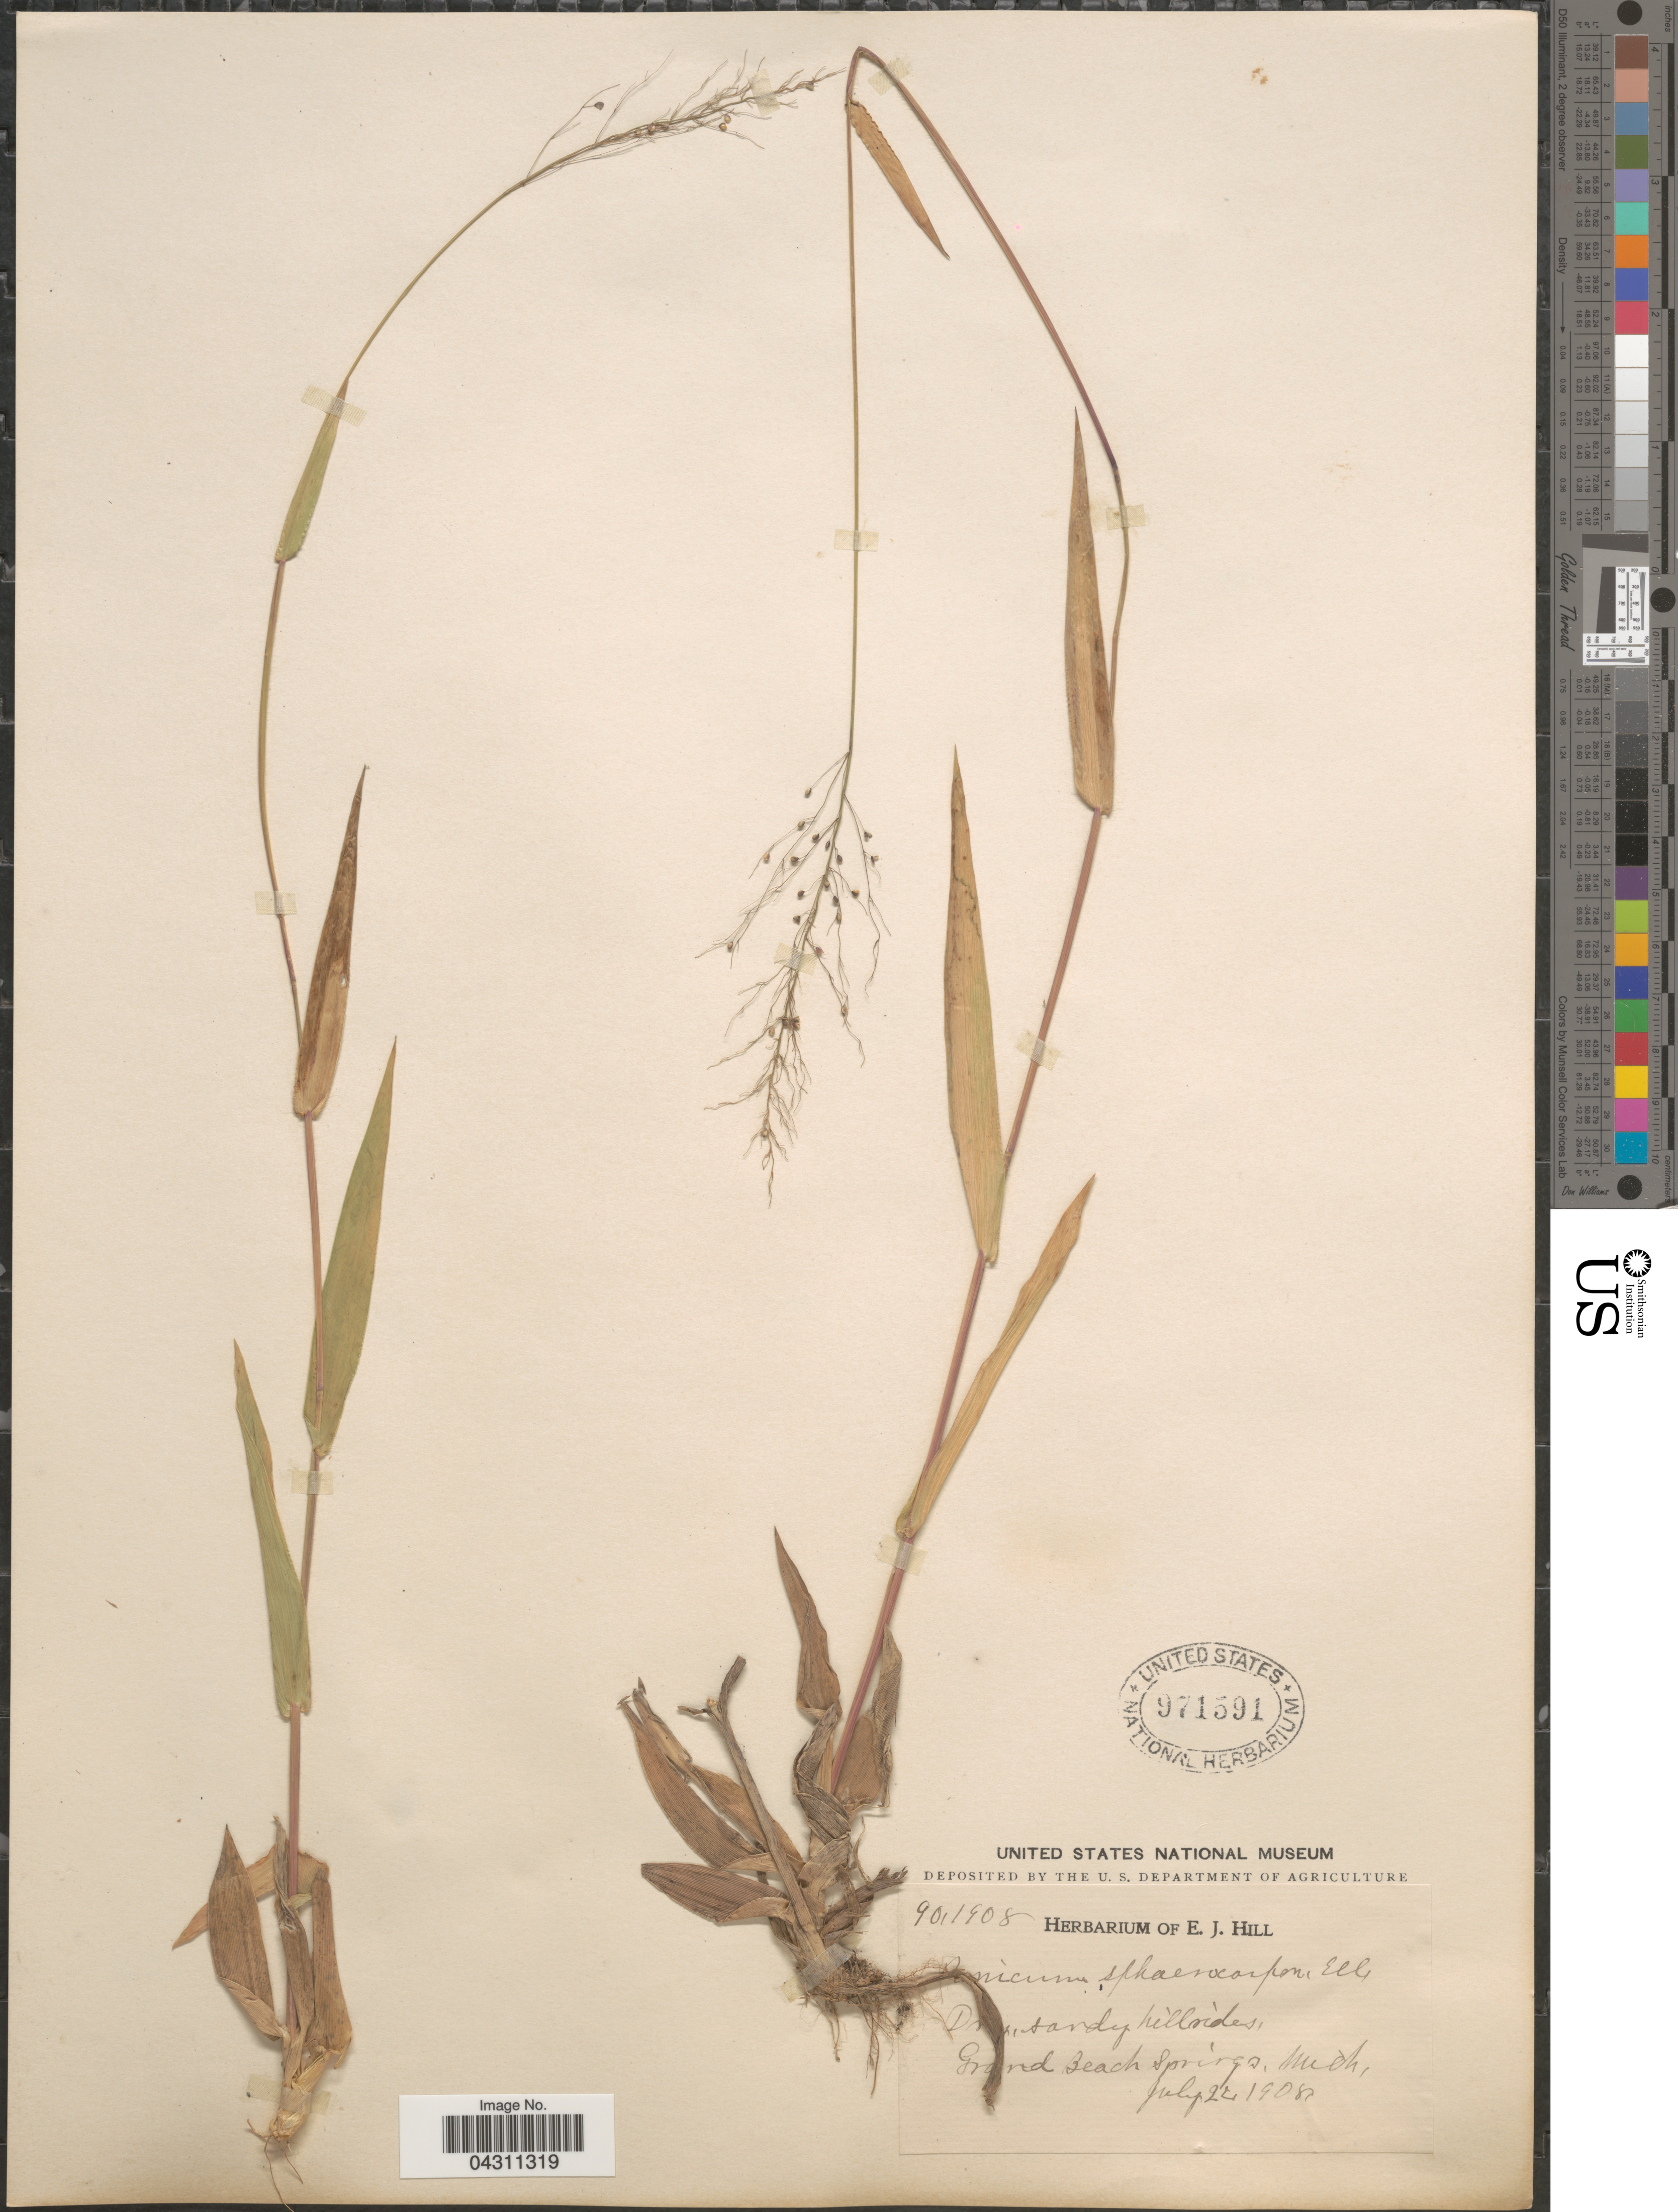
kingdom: Plantae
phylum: Tracheophyta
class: Liliopsida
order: Poales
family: Poaceae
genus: Dichanthelium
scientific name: Dichanthelium sphaerocarpon var. sphaerocarpon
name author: (Elliott) Gould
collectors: Ex herb. E. J. Hill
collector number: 90,1908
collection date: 1908-07-22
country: United States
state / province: Michigan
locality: Dry sandy hillsides, Grand Beach Springs.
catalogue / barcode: US 971591